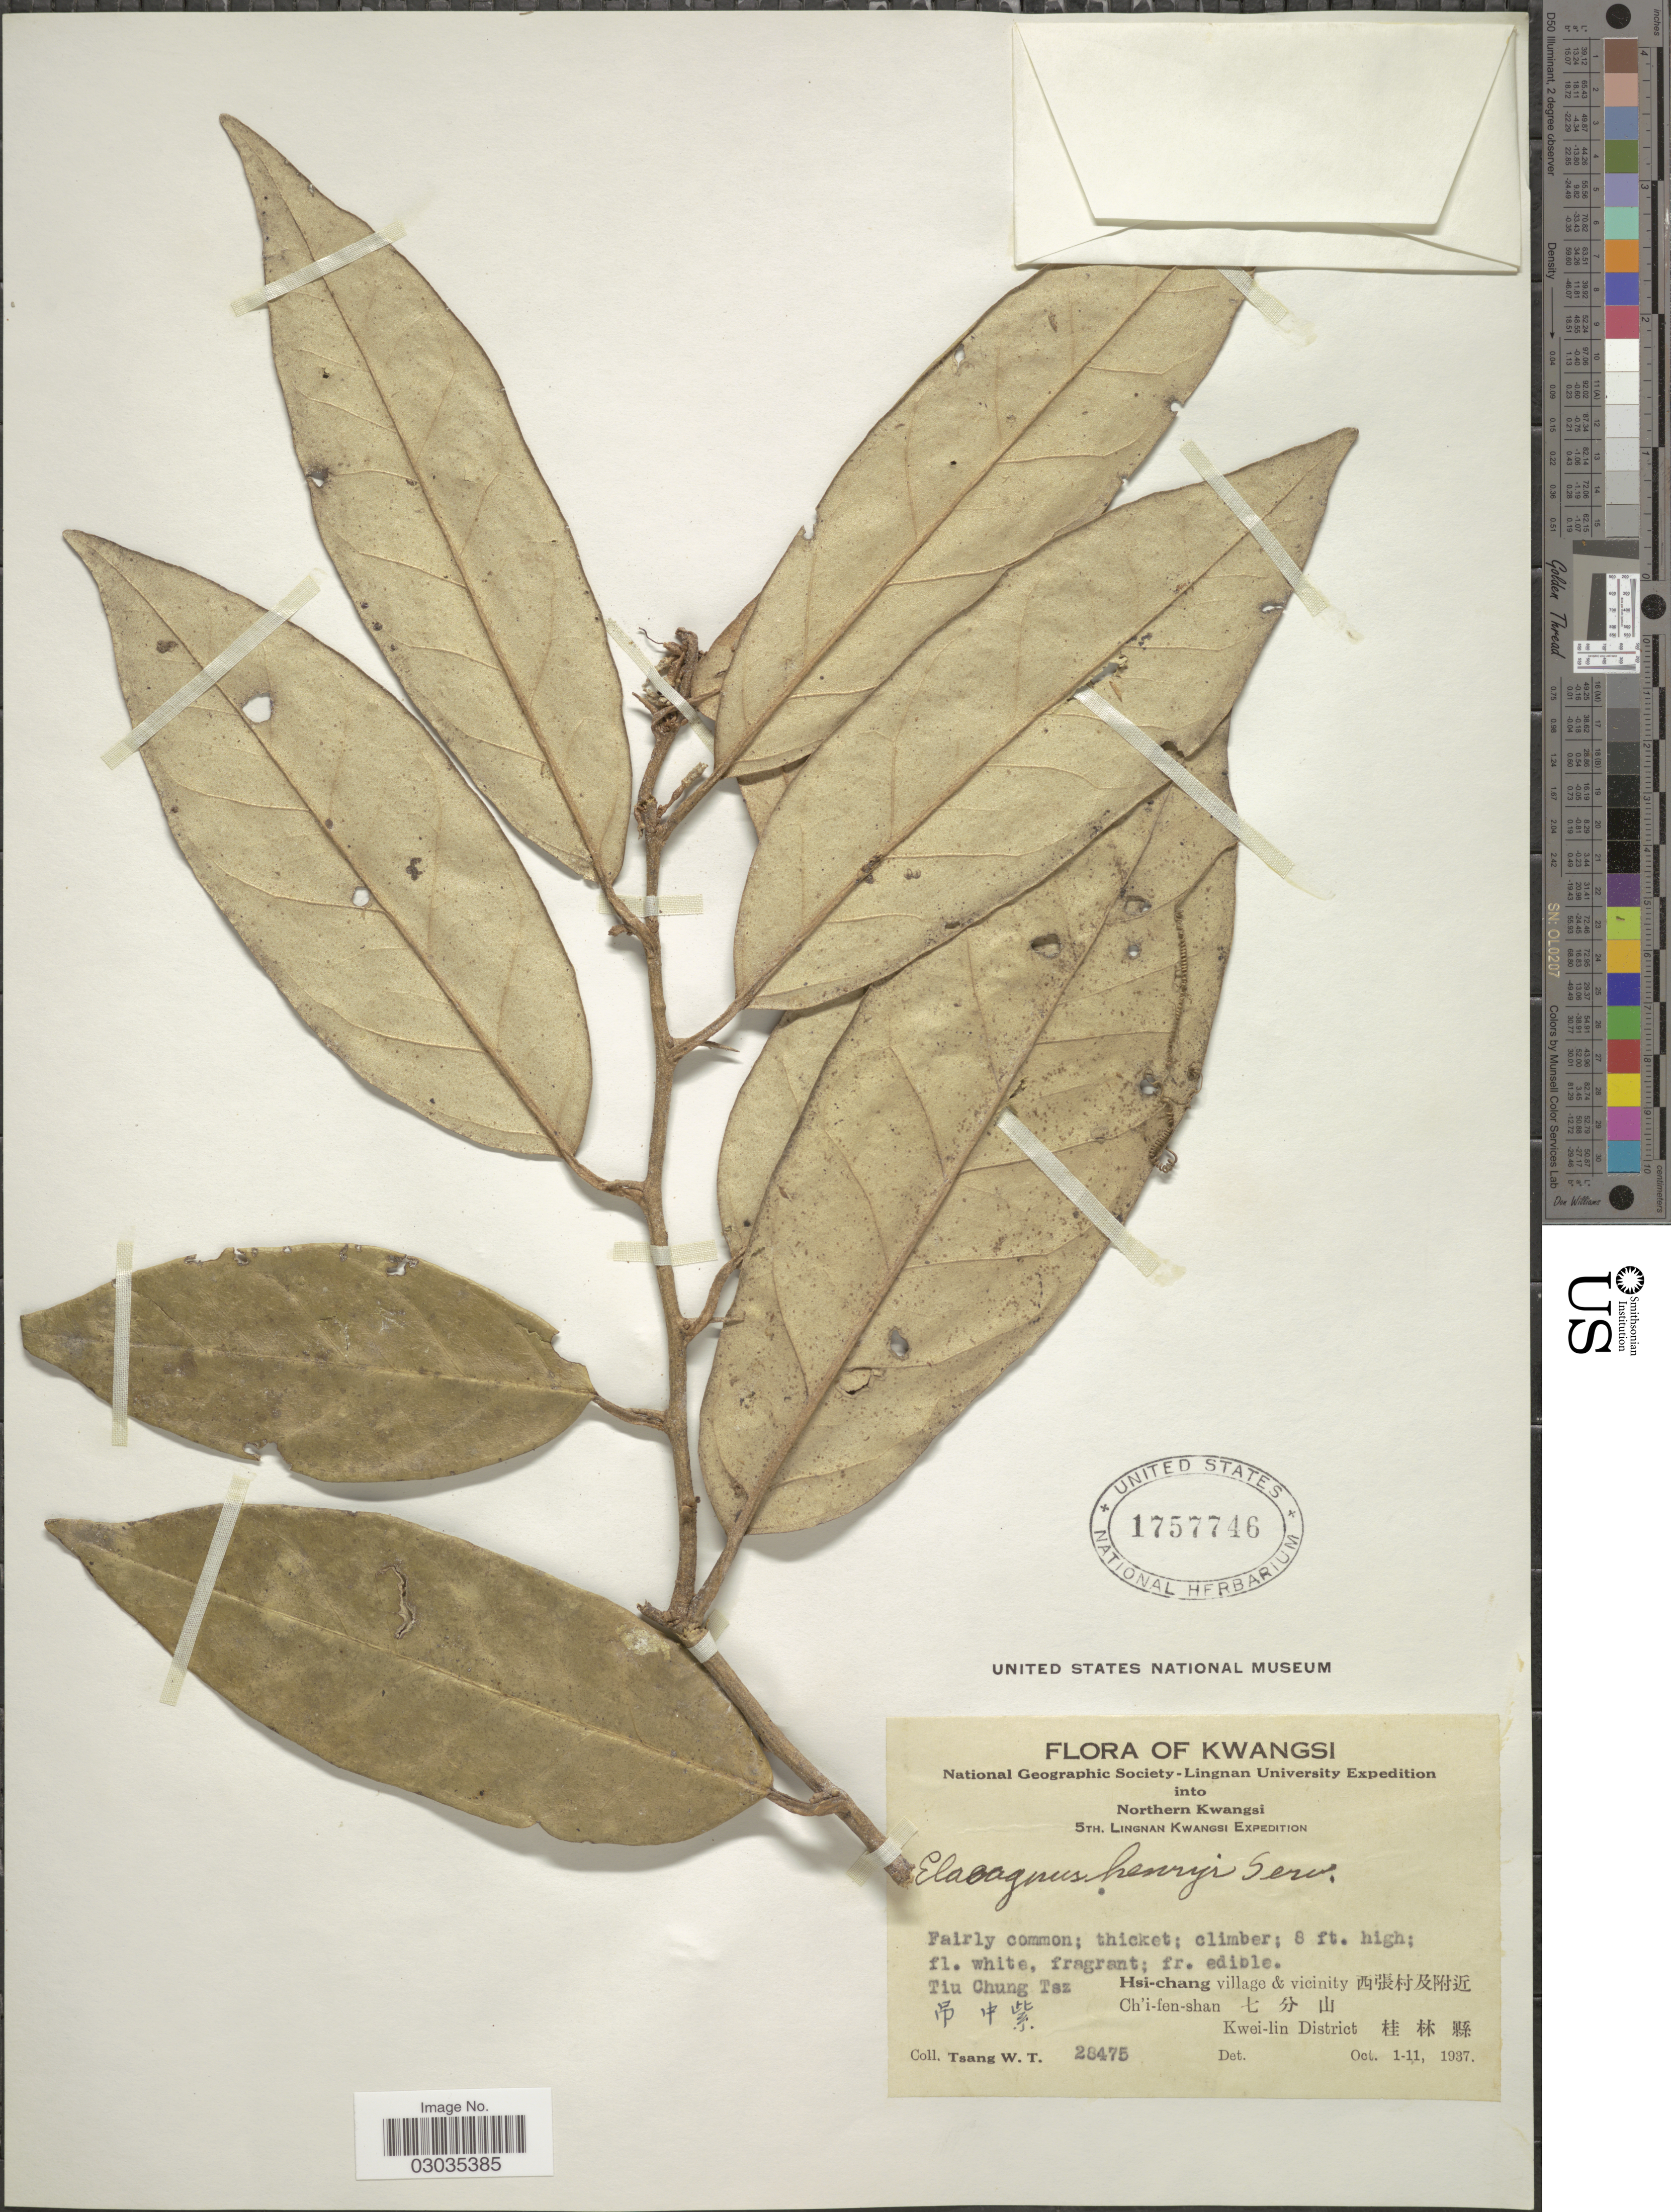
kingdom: Plantae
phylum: Tracheophyta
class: Magnoliopsida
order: Rosales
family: Elaeagnaceae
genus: Elaeagnus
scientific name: Elaeagnus henryi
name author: Warb.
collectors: W. T. Tsang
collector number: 28475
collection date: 1937-10-01/1937-10-11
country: China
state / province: Guangxi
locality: Kwangsi, Northern Kwangsi. Tiu Chung Tsz, Hsi-chang village & vicinity, Ch'i-fen-shan, Kwei-lin District.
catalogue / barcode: US 1757746